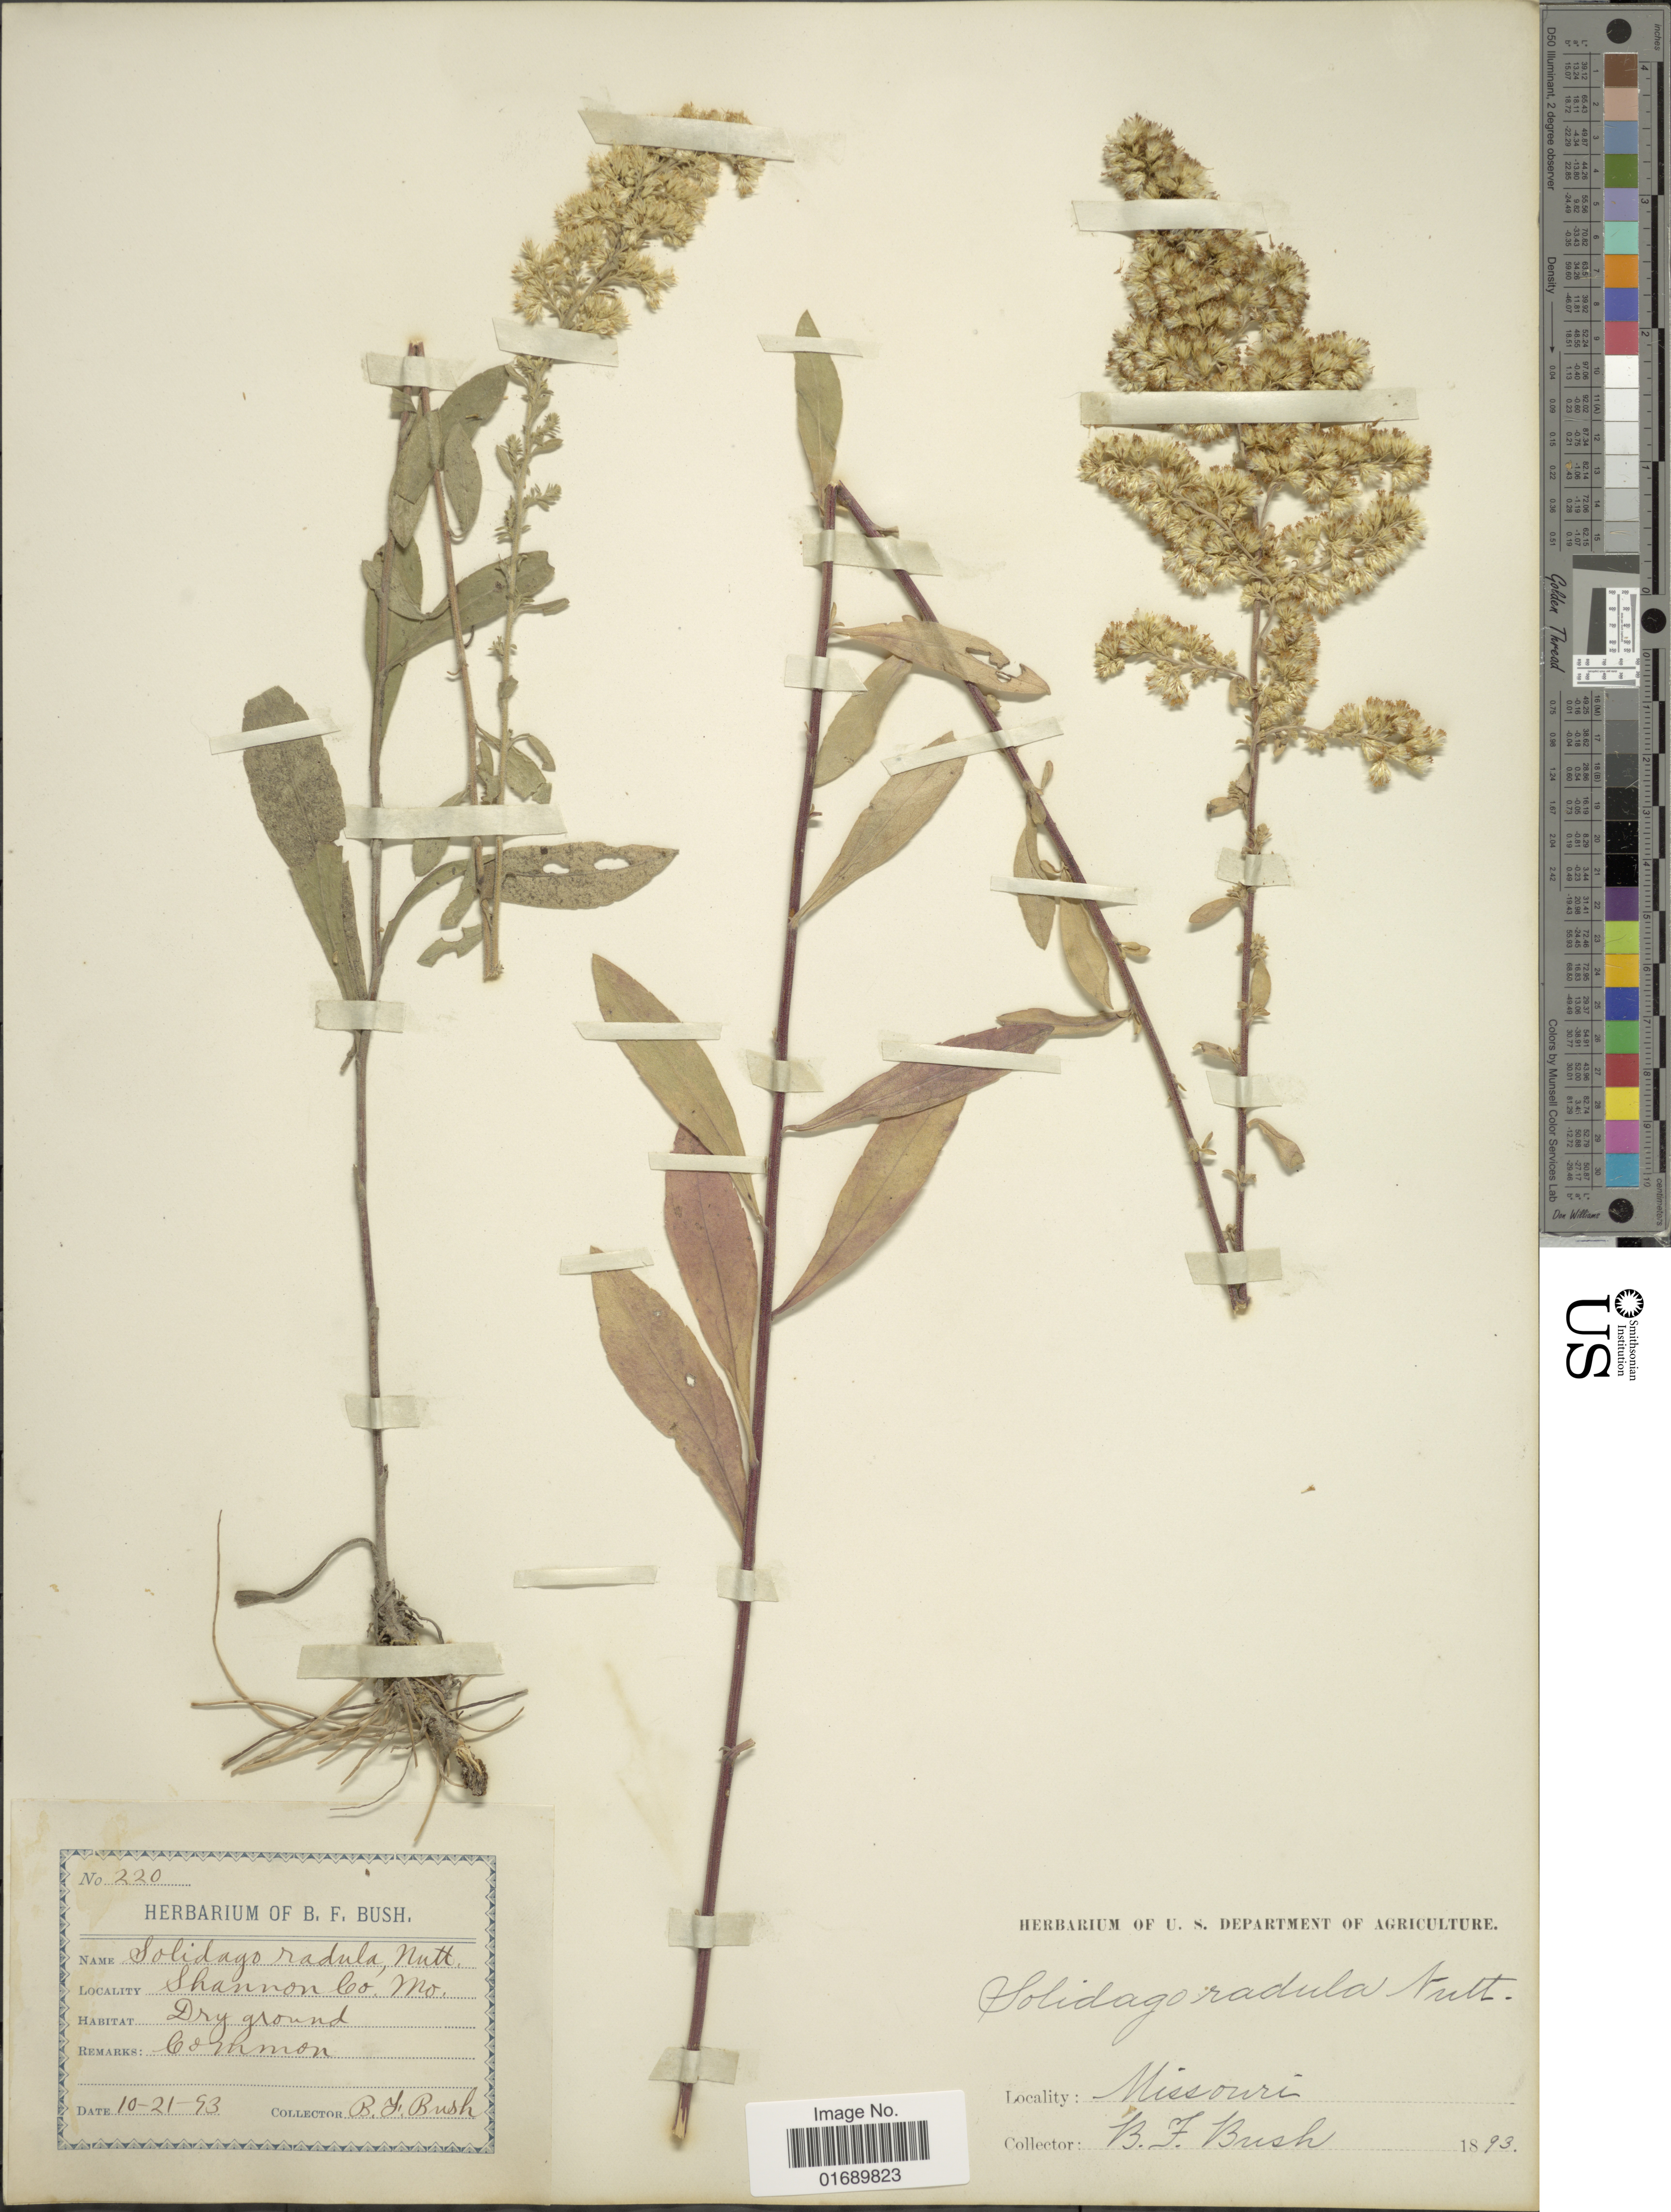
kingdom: Plantae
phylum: Tracheophyta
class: Magnoliopsida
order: Asterales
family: Asteraceae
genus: Solidago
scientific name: Solidago radula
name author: Nutt.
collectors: B. F. Bush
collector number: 220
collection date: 1893-10-21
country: United States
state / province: Missouri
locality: Shannon Co.